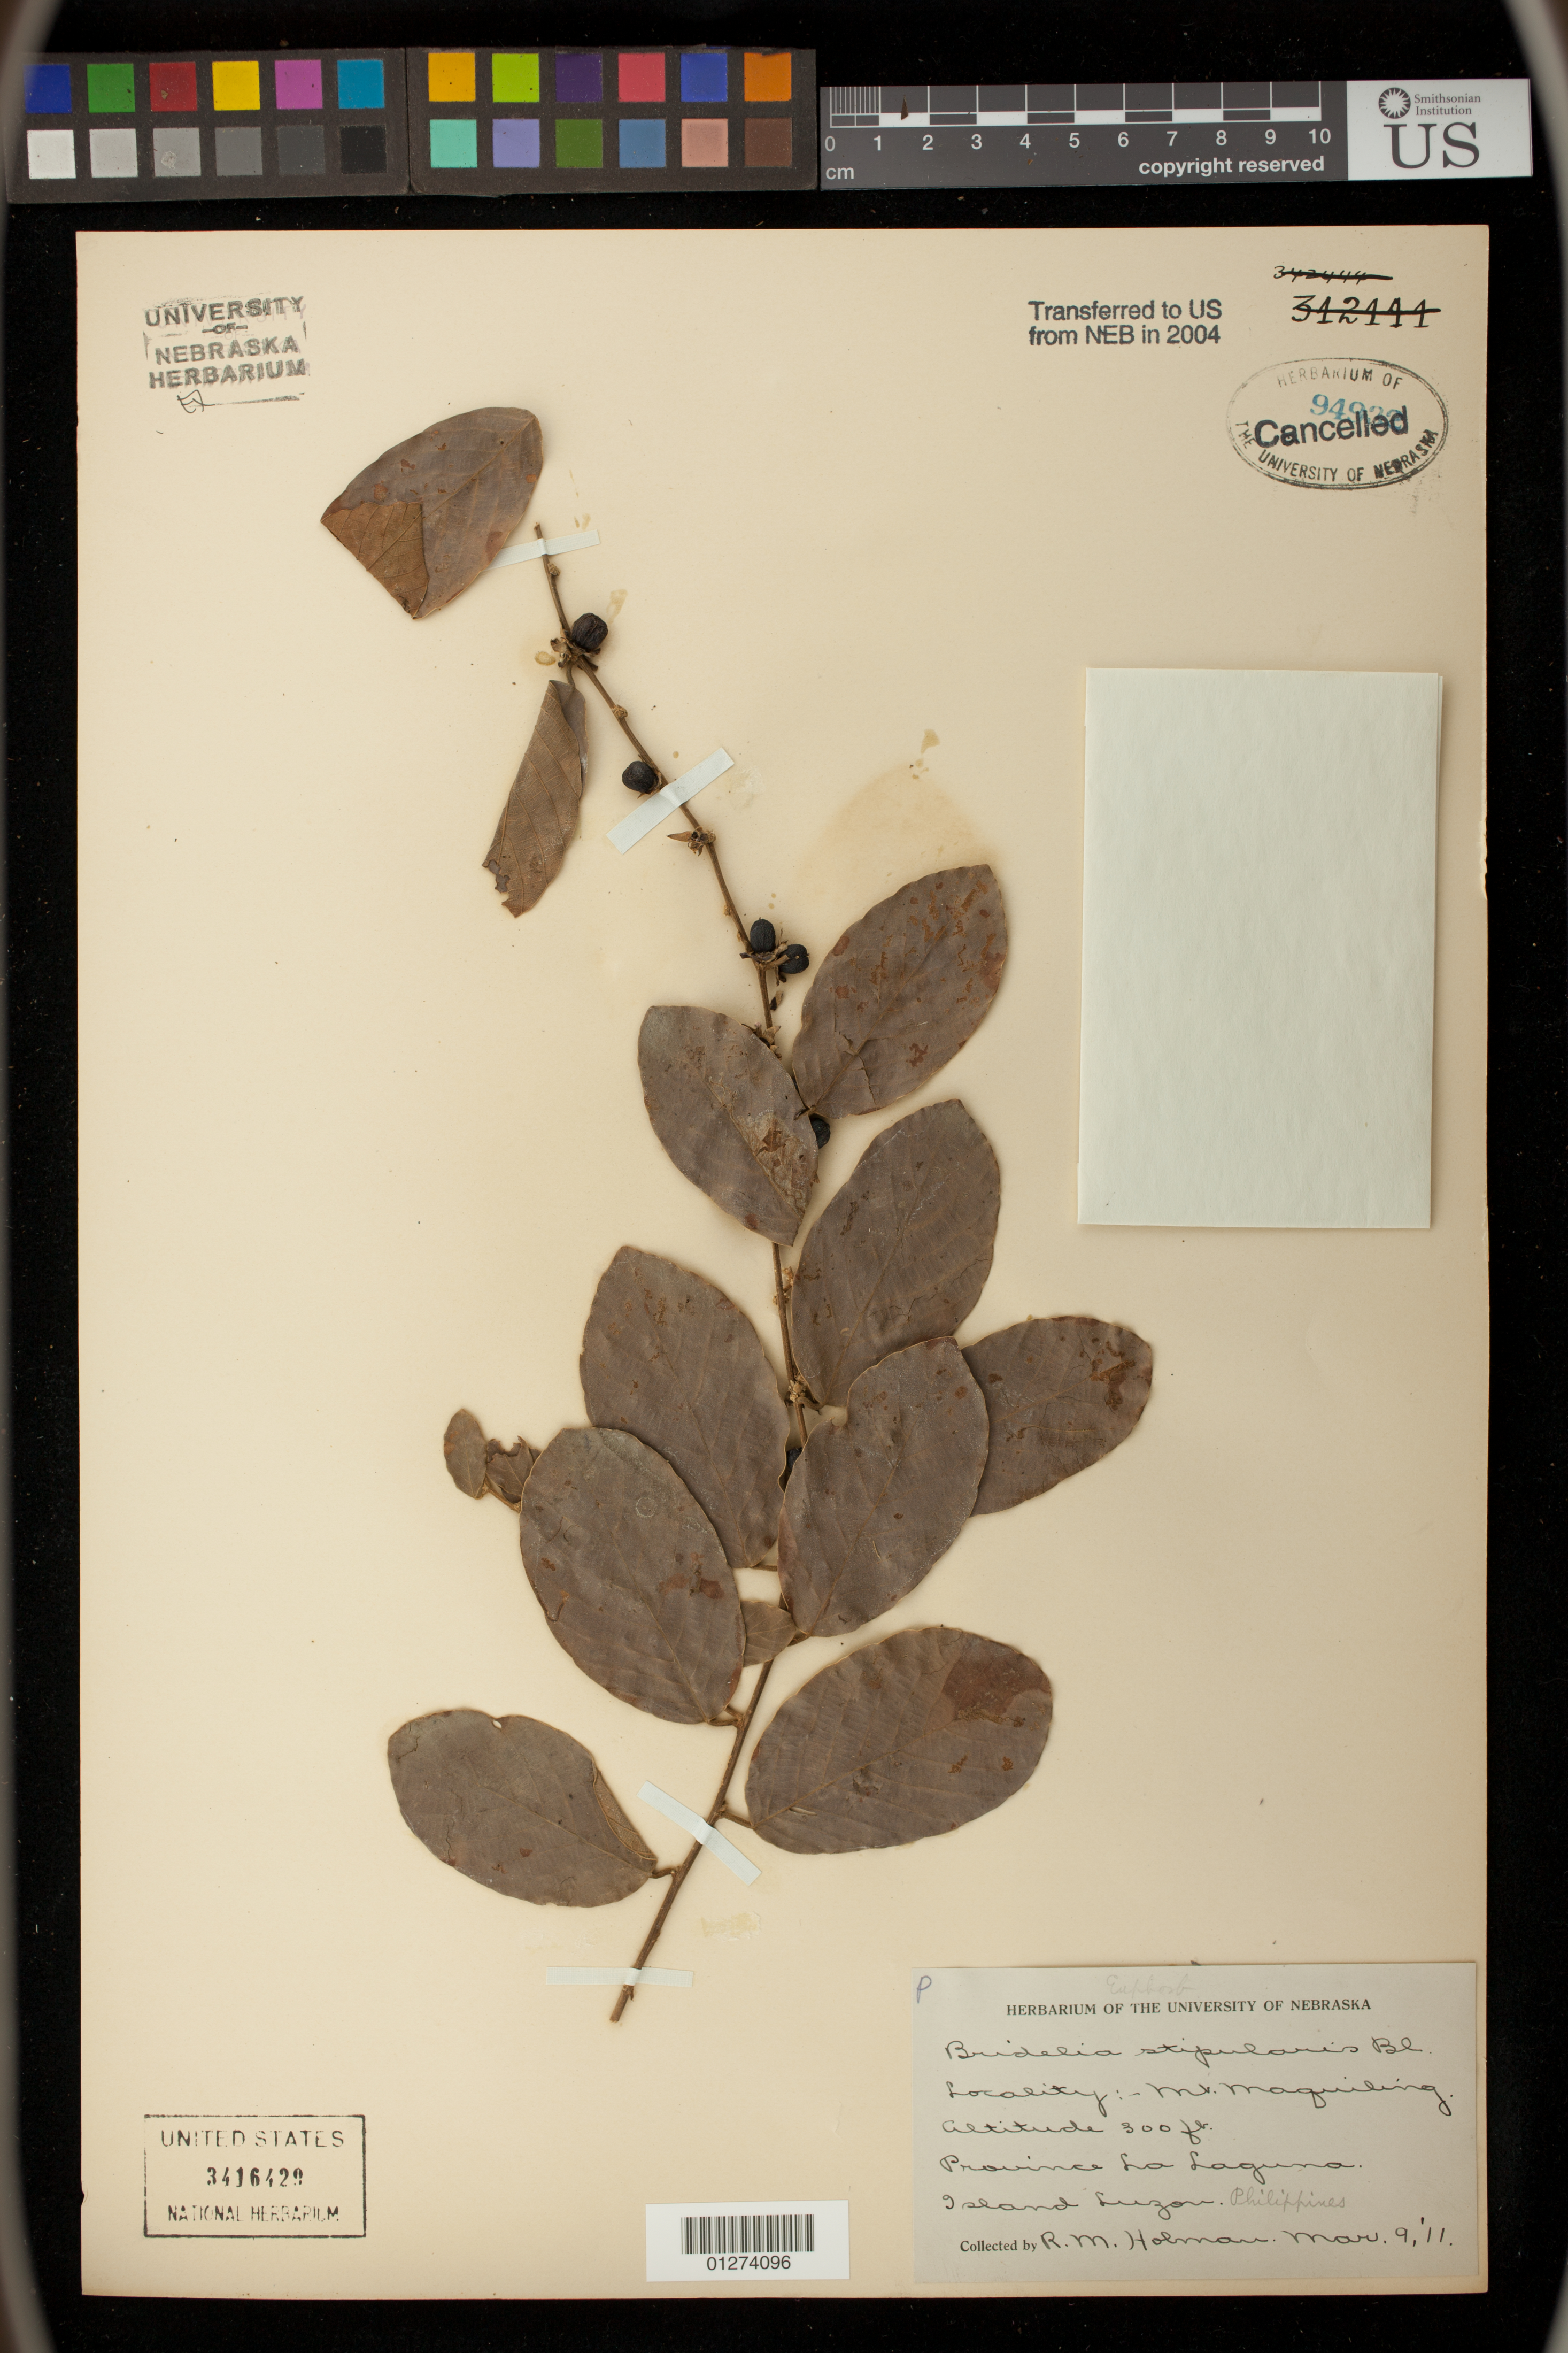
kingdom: Plantae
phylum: Tracheophyta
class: Magnoliopsida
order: Malpighiales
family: Phyllanthaceae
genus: Bridelia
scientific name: Bridelia stipularis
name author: (L.) Blume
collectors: R. Holman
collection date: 1911-03-09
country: Philippines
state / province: Calabarzon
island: Luzon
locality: Mt. Maquiling, La Laguna, Luzon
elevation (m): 91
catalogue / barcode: US 3416429